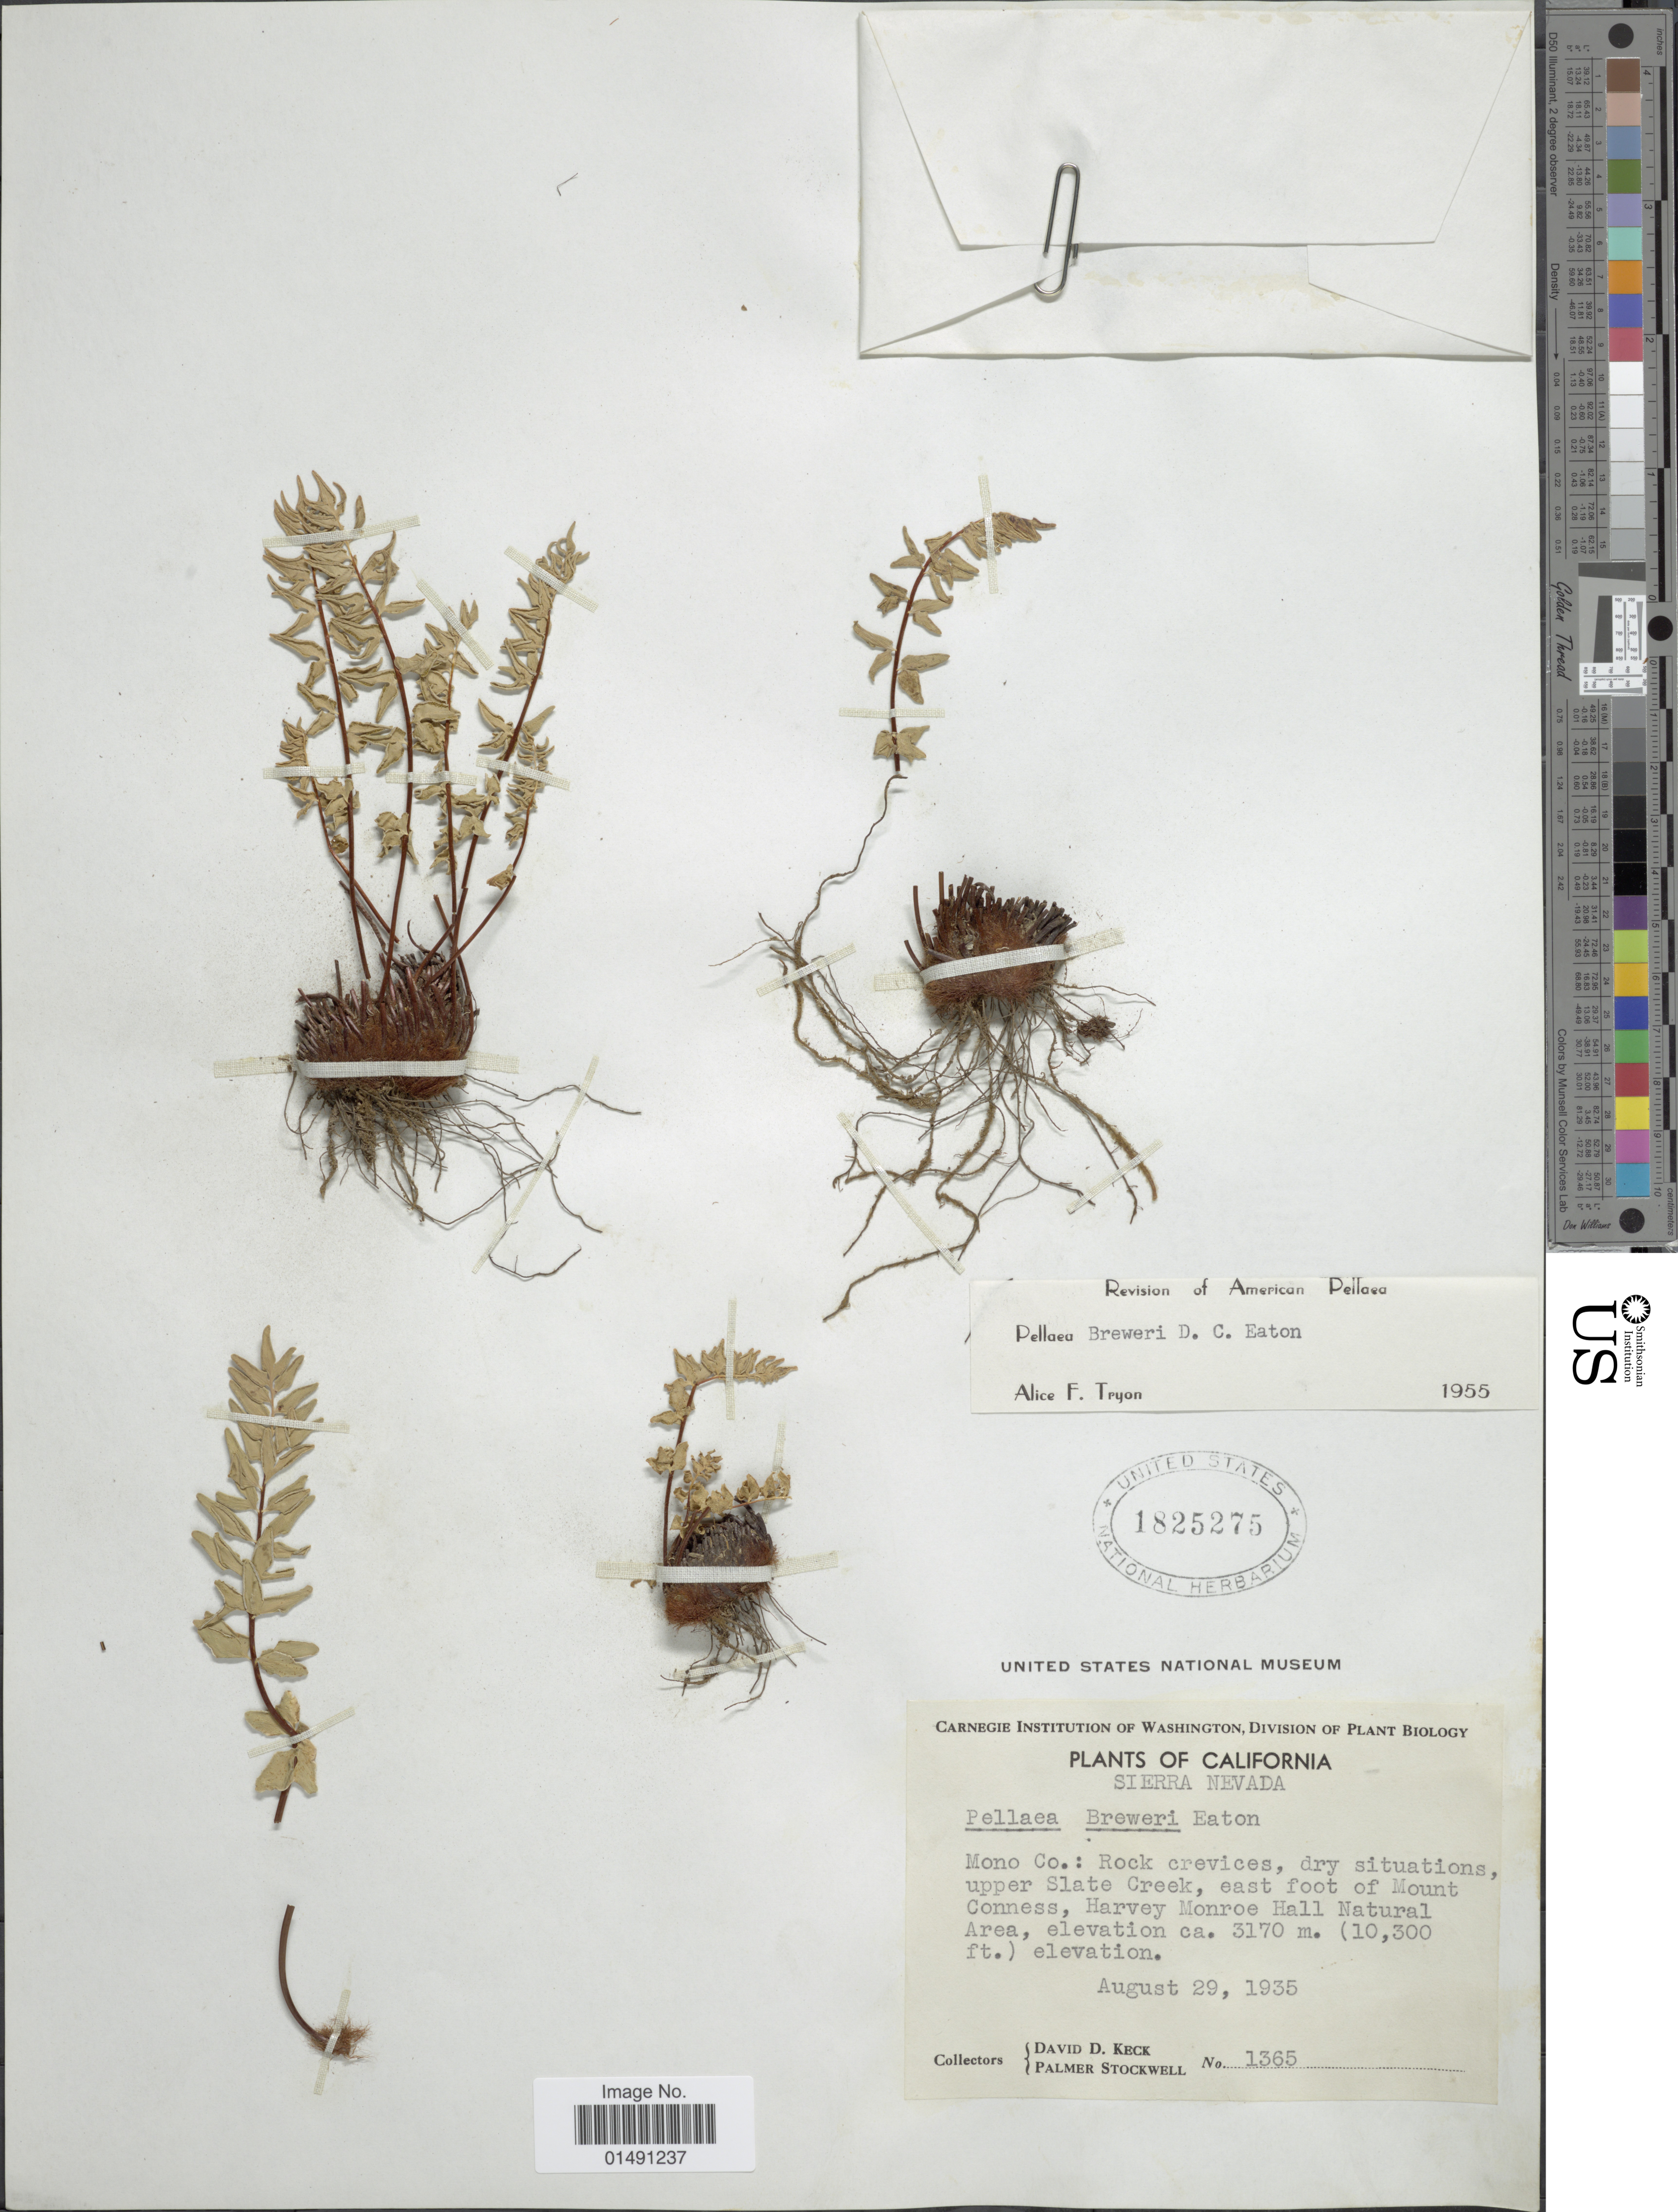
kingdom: Plantae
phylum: Tracheophyta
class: Polypodiopsida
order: Polypodiales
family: Pteridaceae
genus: Pellaea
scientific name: Pellaea breweri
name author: D.C. Eaton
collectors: D. D. Keck & P. Stockwell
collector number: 1365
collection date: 1935-08-29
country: United States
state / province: California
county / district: Mono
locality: Sierra Nevada, Mono Co: Rock crevices, dry situations, upper Slate Creek, east foot of Mount Conness, Harvey Monroe Hall Natural Area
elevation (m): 3170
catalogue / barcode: US 1825275